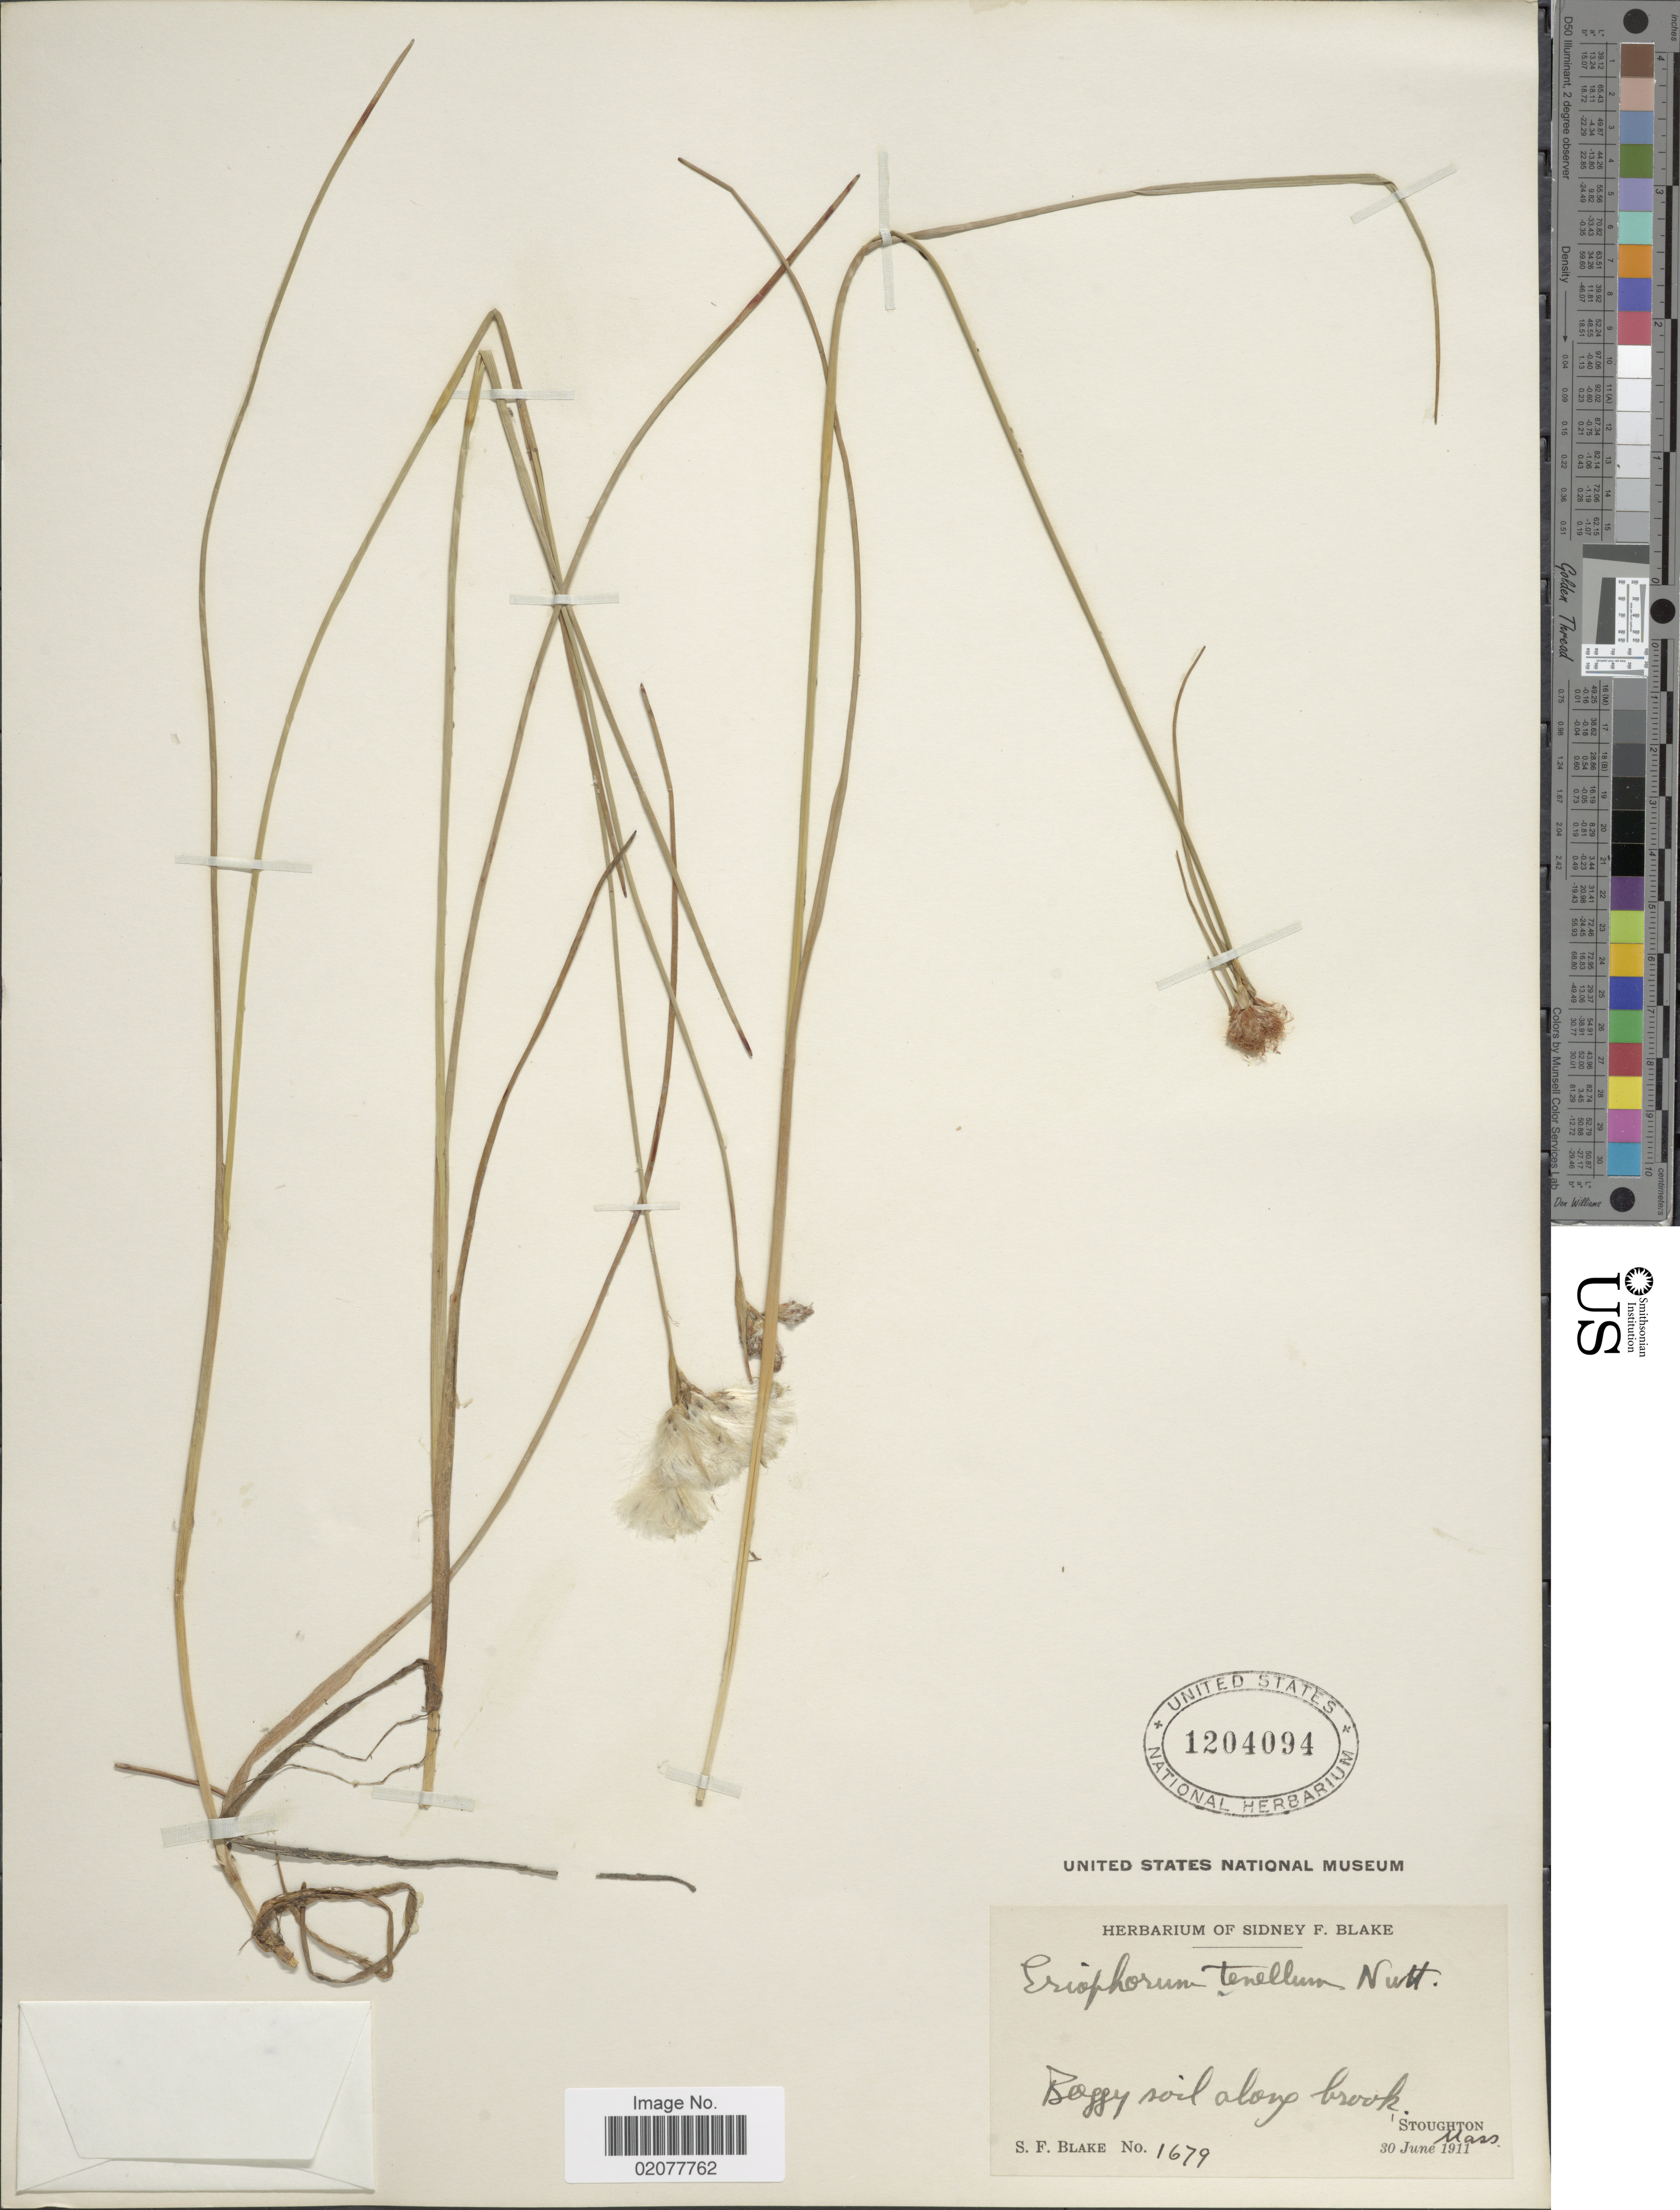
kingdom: Plantae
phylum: Tracheophyta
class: Liliopsida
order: Poales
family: Cyperaceae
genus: Eriophorum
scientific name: Eriophorum tenellum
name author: Nutt.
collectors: S. Blake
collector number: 1679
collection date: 1911-06-30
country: United States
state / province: Massachusetts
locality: Boggy soil along brook, Stoughton, Mass.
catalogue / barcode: US 1204094